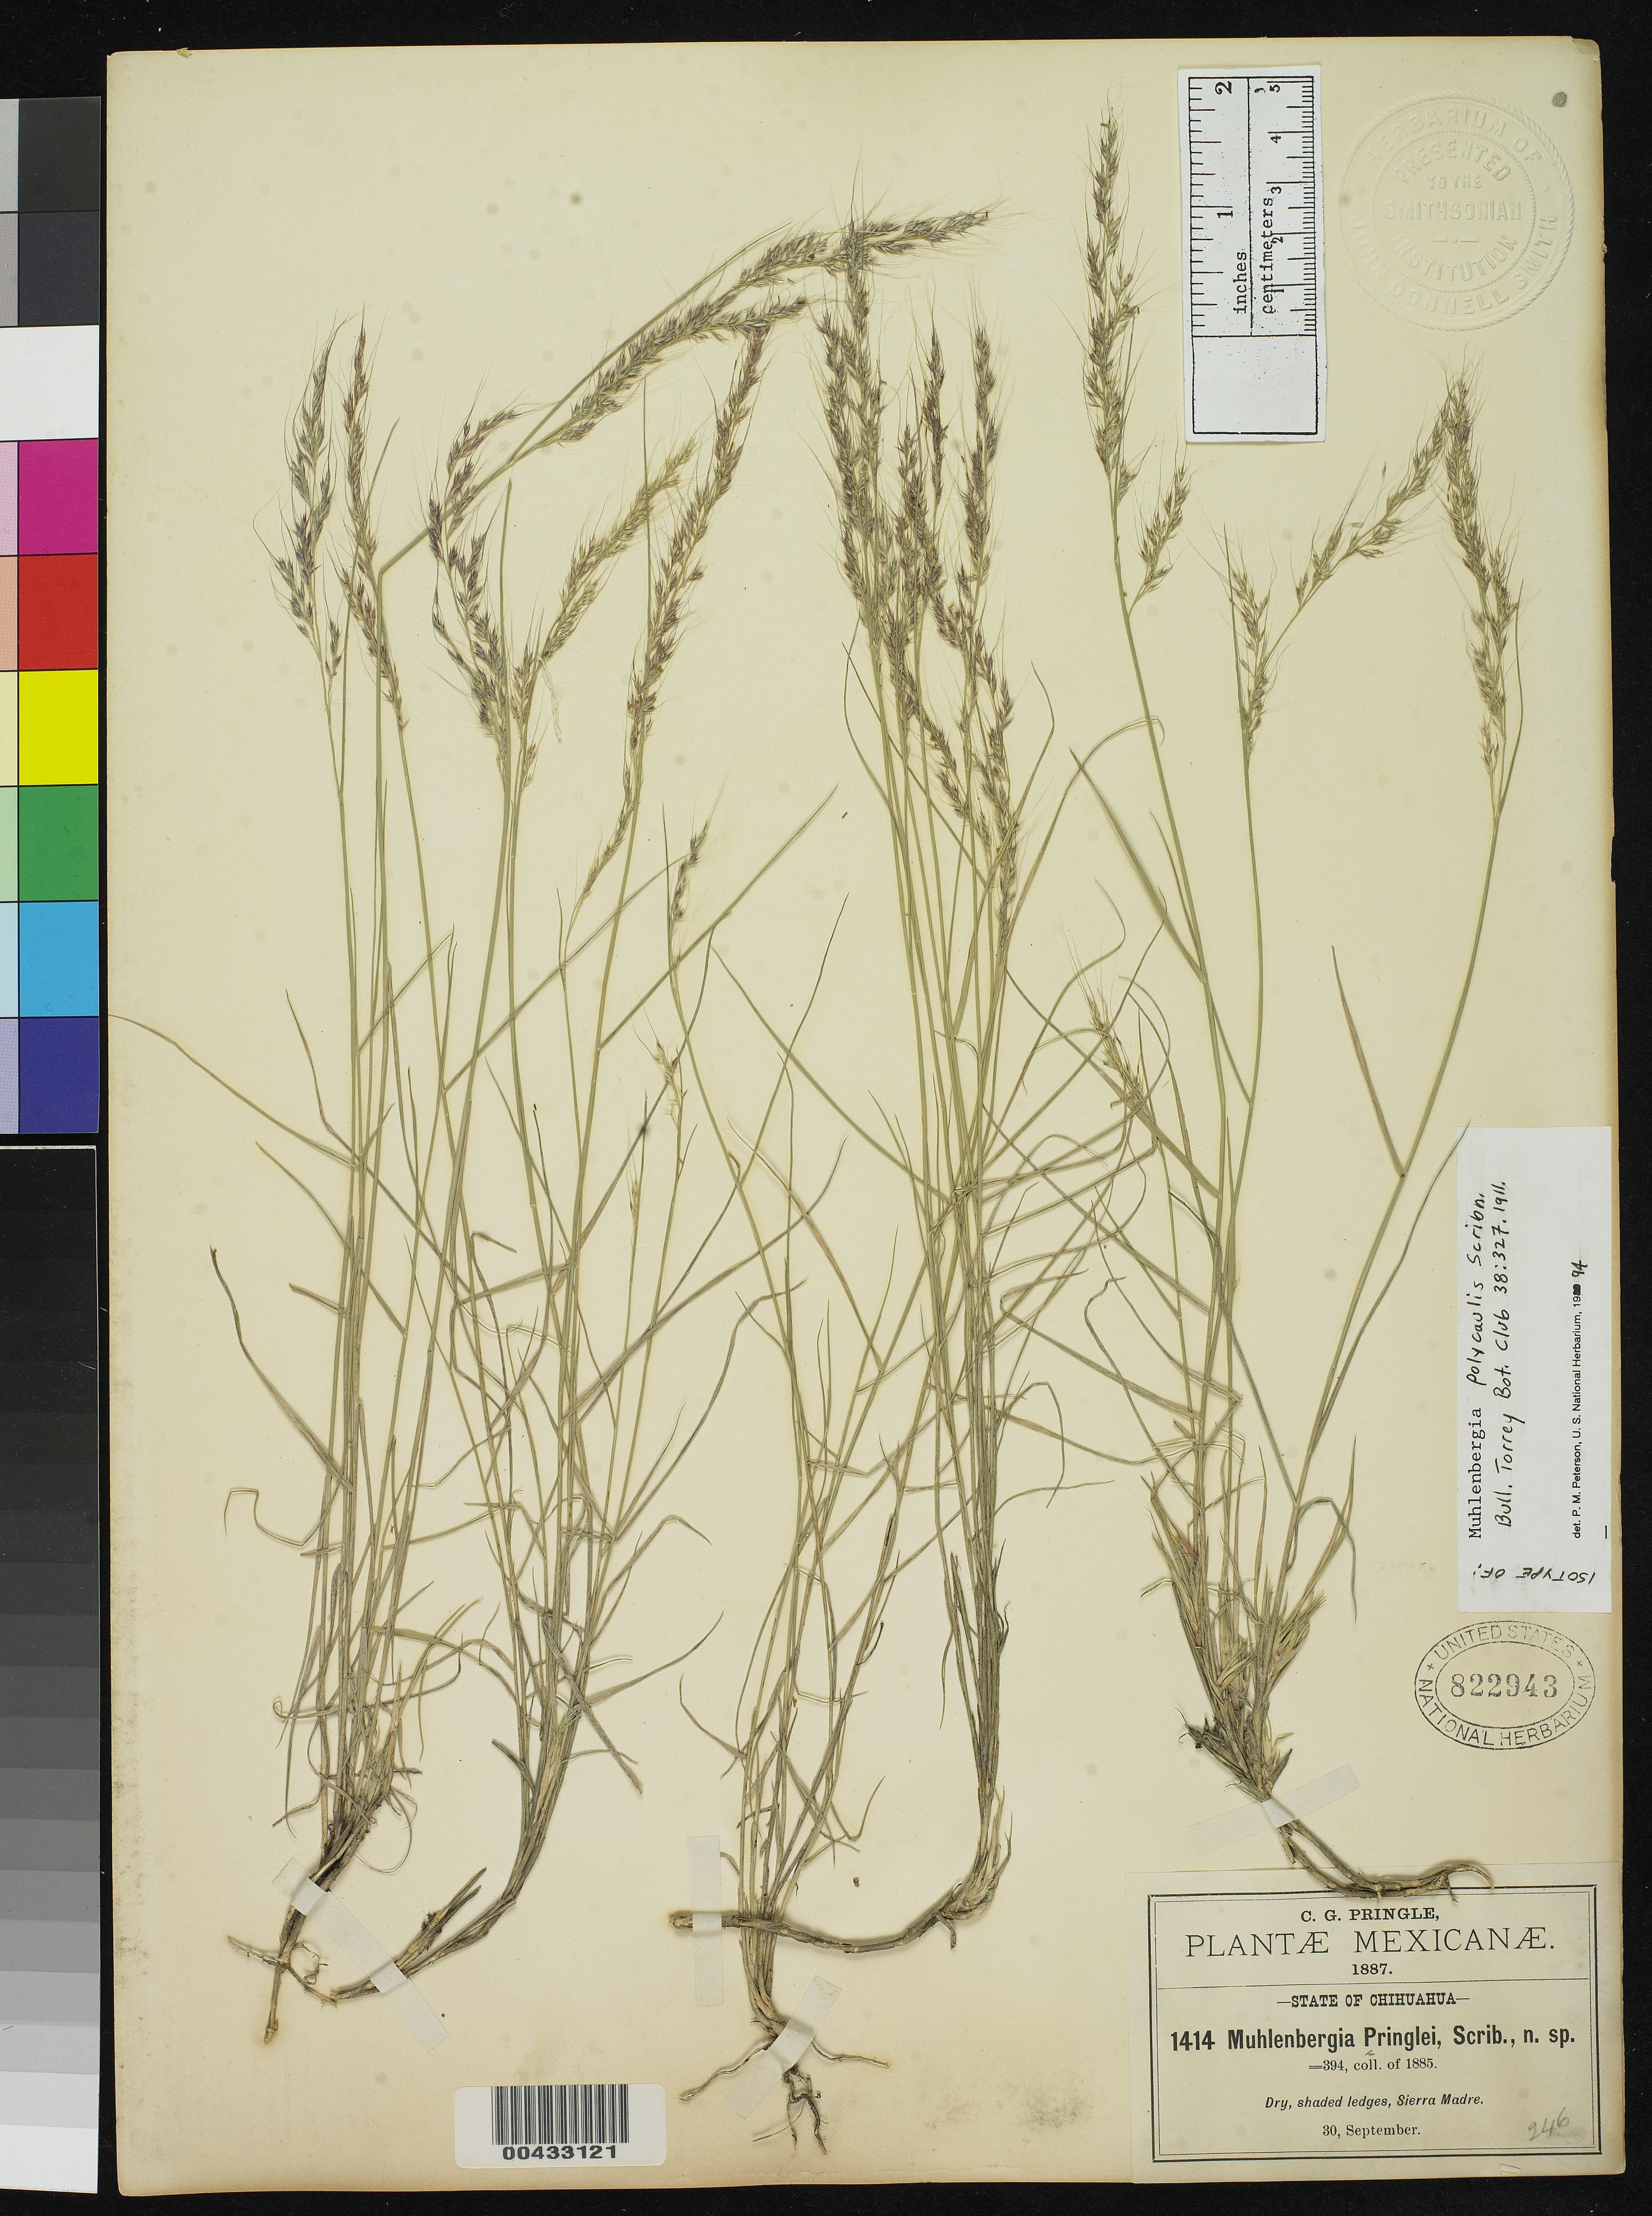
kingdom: Plantae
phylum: Tracheophyta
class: Liliopsida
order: Poales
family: Poaceae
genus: Muhlenbergia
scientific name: Muhlenbergia polycaulis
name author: Scribn.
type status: Isotype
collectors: C. G. Pringle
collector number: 1414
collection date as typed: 30 Sep 1887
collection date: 1887-09-30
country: Mexico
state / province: Chihuahua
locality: Sierra Madre.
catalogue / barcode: US 822943